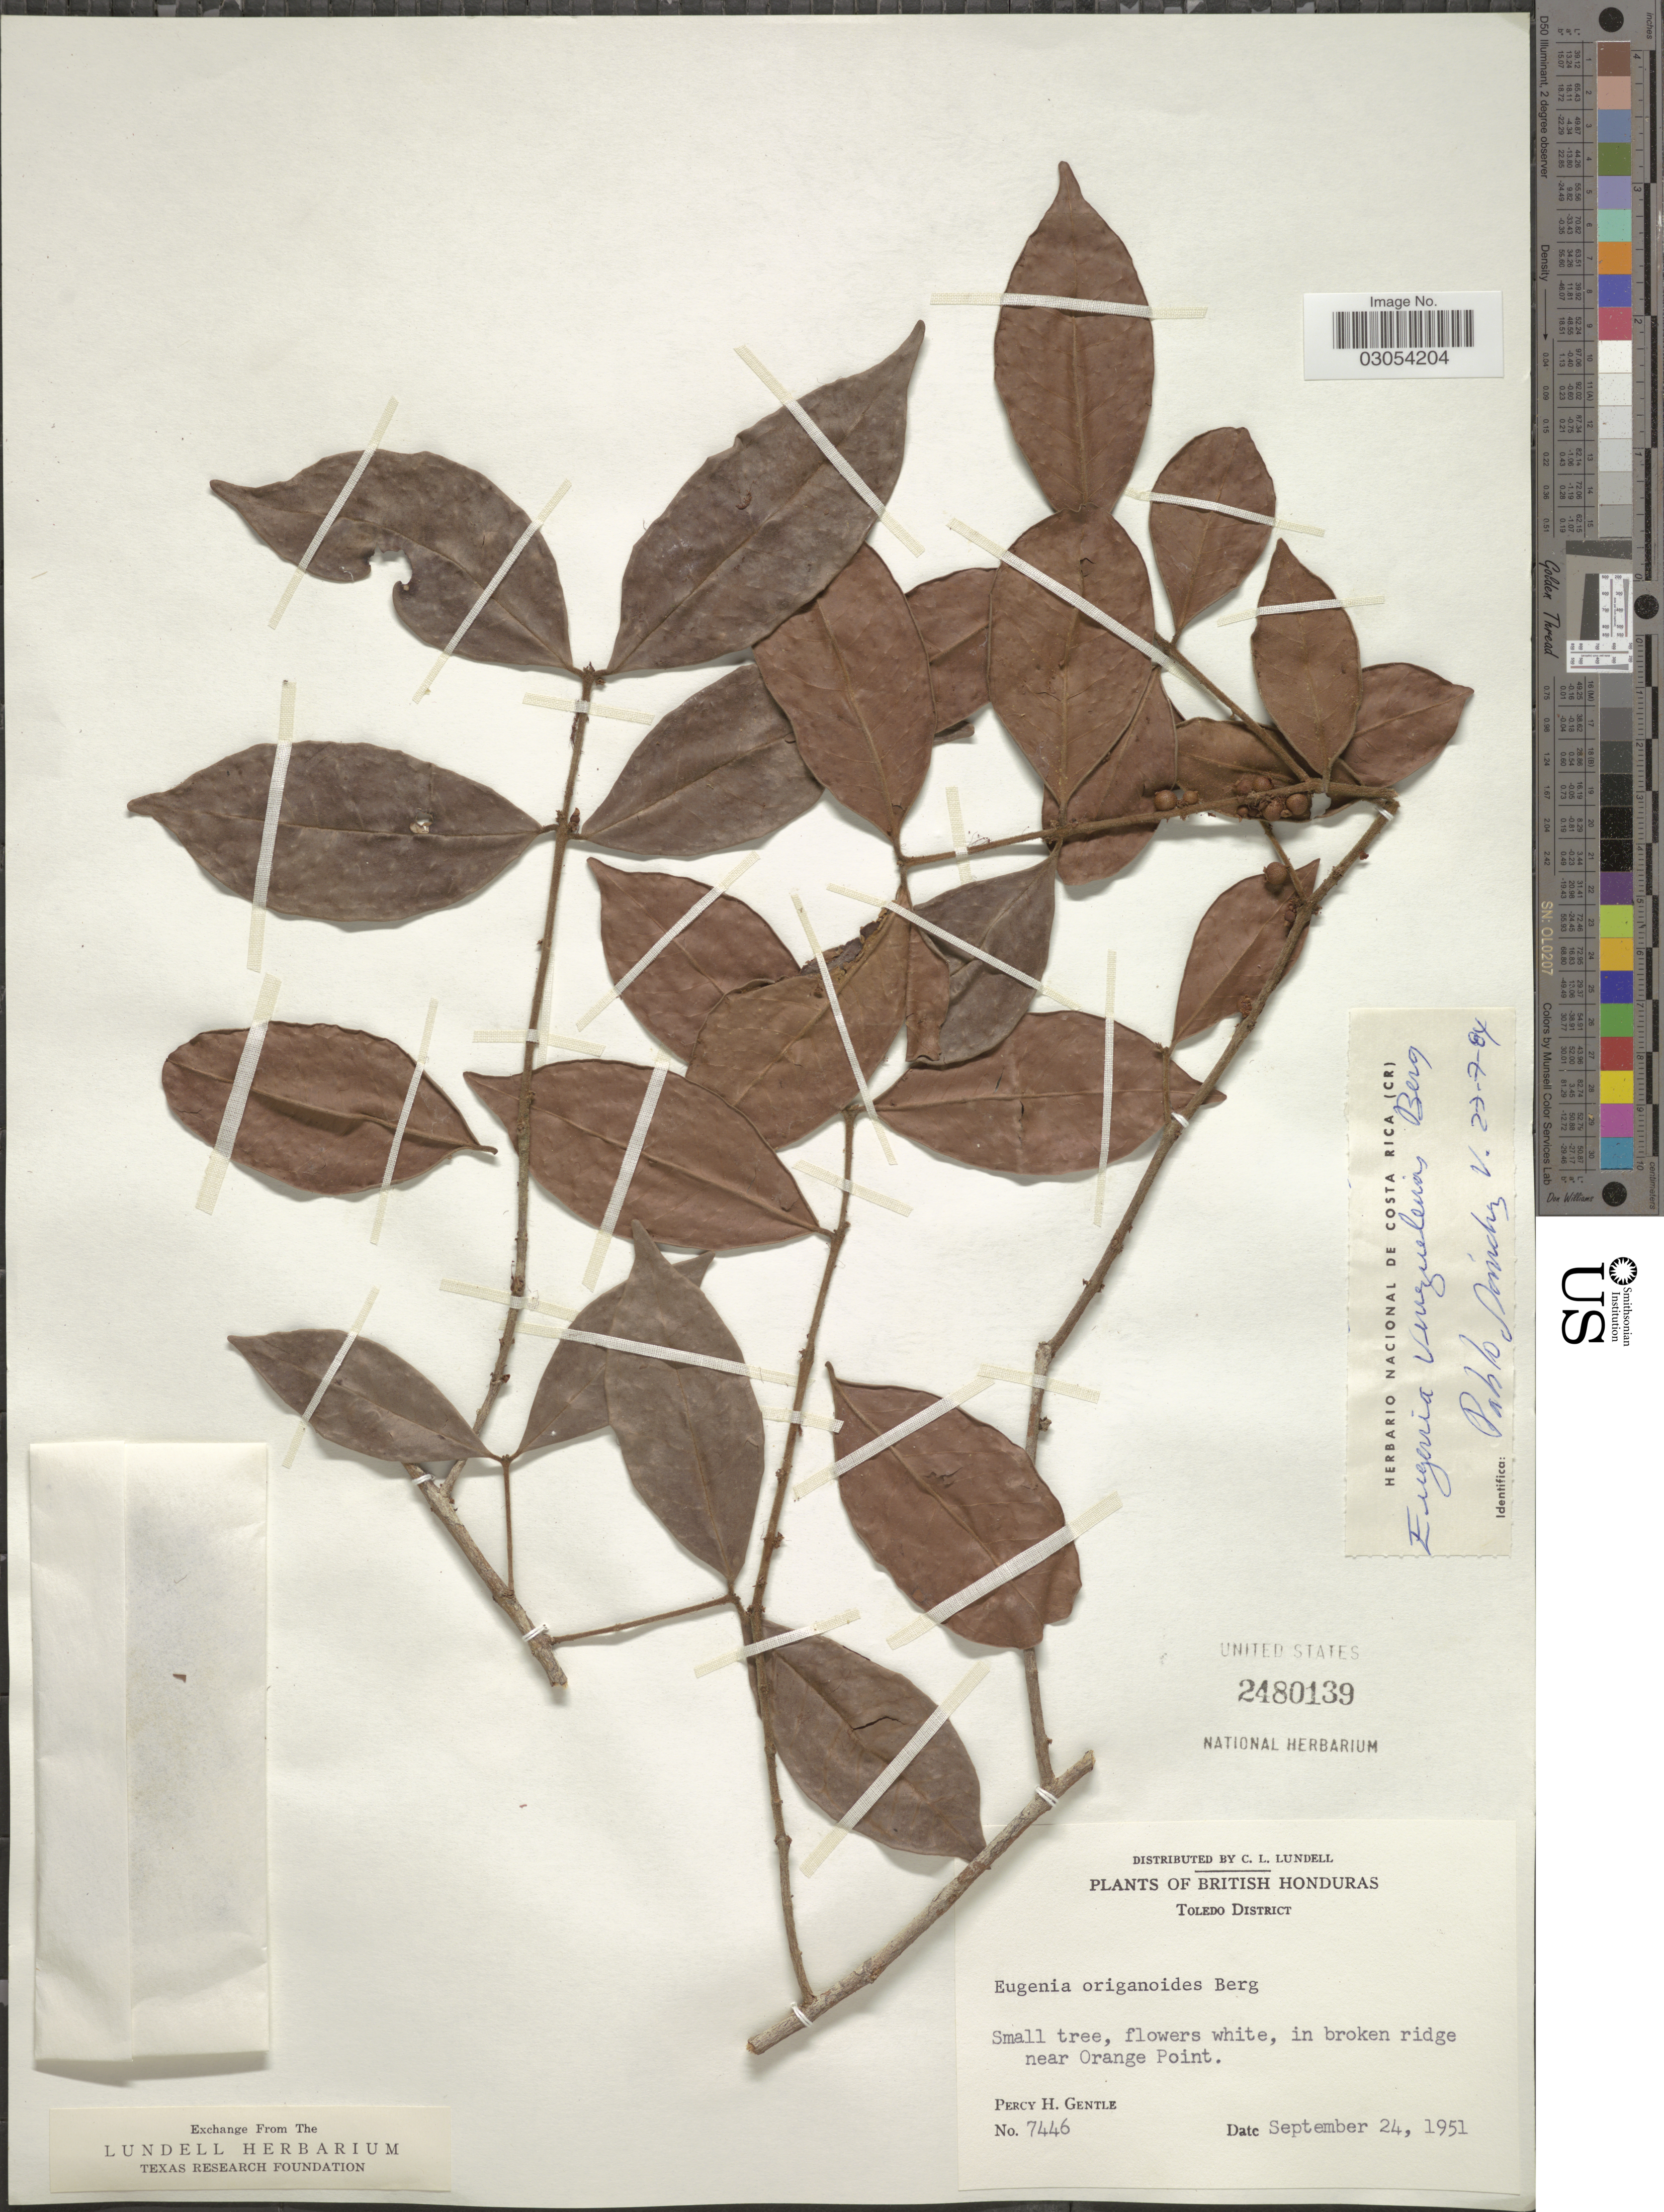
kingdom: Plantae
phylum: Tracheophyta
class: Magnoliopsida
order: Myrtales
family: Myrtaceae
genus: Eugenia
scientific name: Eugenia venezuelensis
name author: O. Berg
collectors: P. H. Gentle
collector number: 7446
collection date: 1951-09-24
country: Belize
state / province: Toledo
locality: British Honduras. Toledo District. In broken ridge near Orange Point.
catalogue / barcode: US 2480139